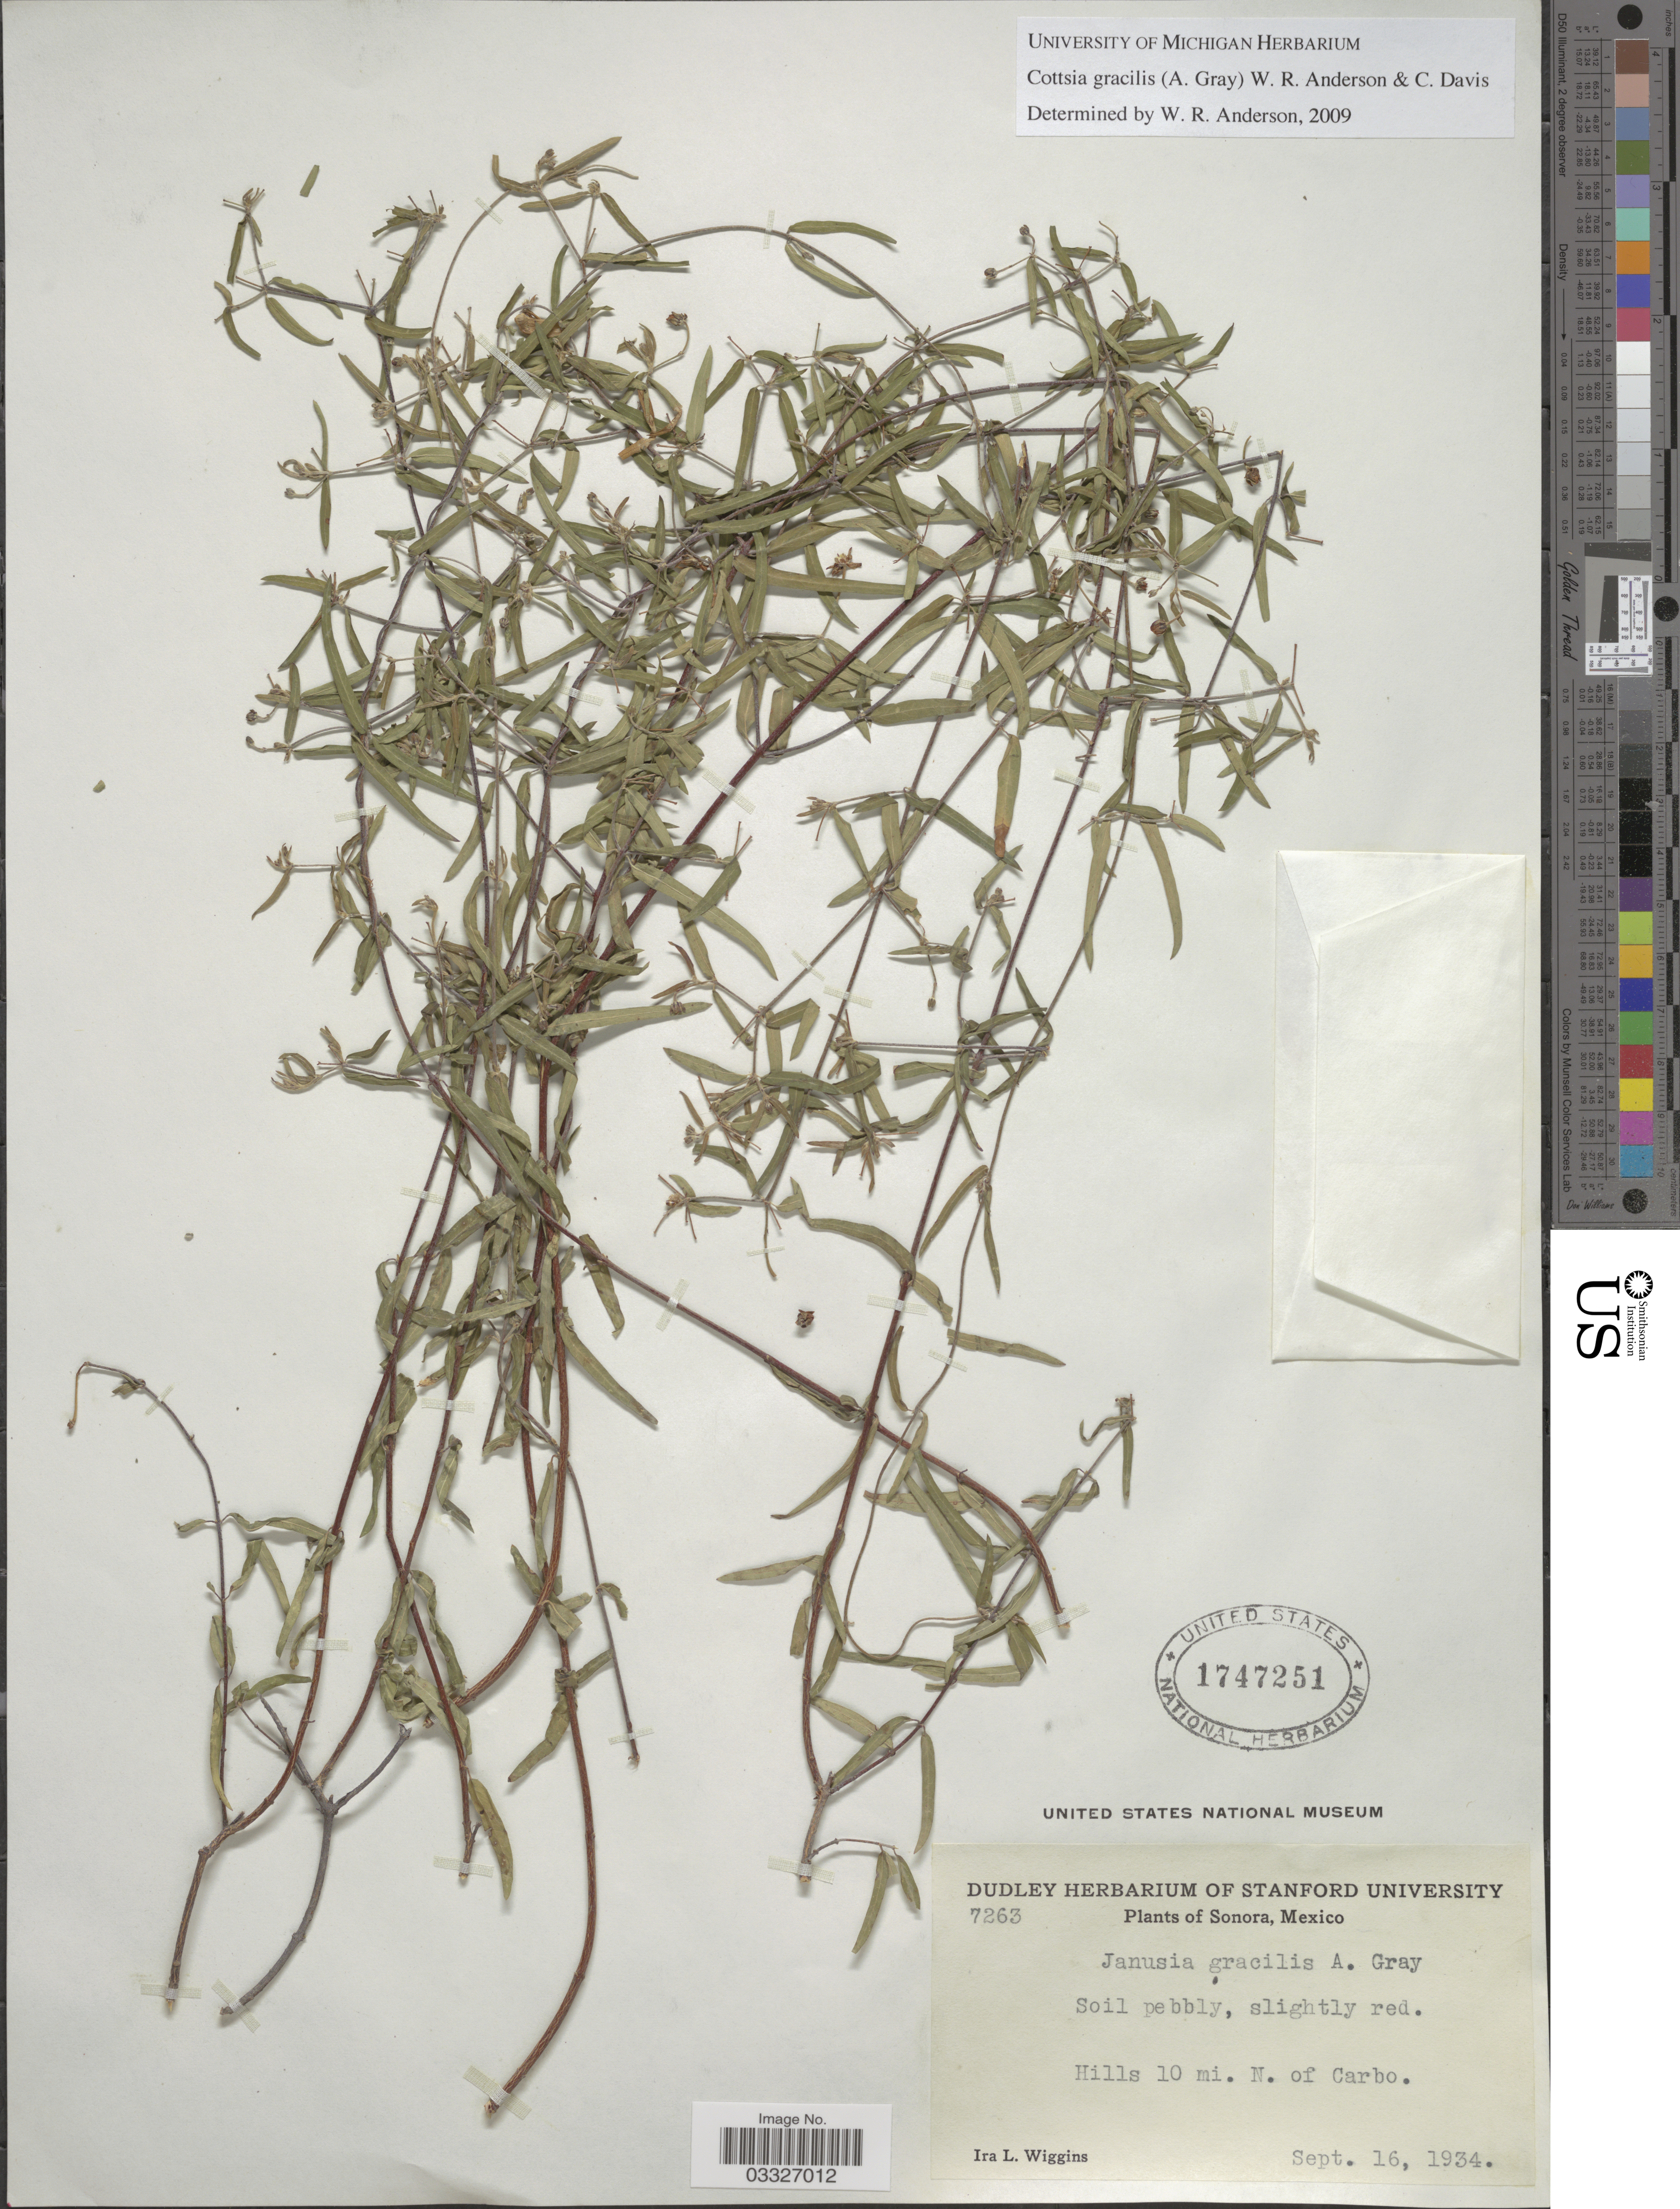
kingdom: Plantae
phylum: Tracheophyta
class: Magnoliopsida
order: Malpighiales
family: Malpighiaceae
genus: Cottsia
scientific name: Cottsia gracilis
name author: (A. Gray) W.R. Anderson & C. Davis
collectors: I. L. Wiggins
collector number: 7263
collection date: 1934-09-16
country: Mexico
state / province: Sonora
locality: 10 mi. N. of Carbo.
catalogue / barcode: US 1747251